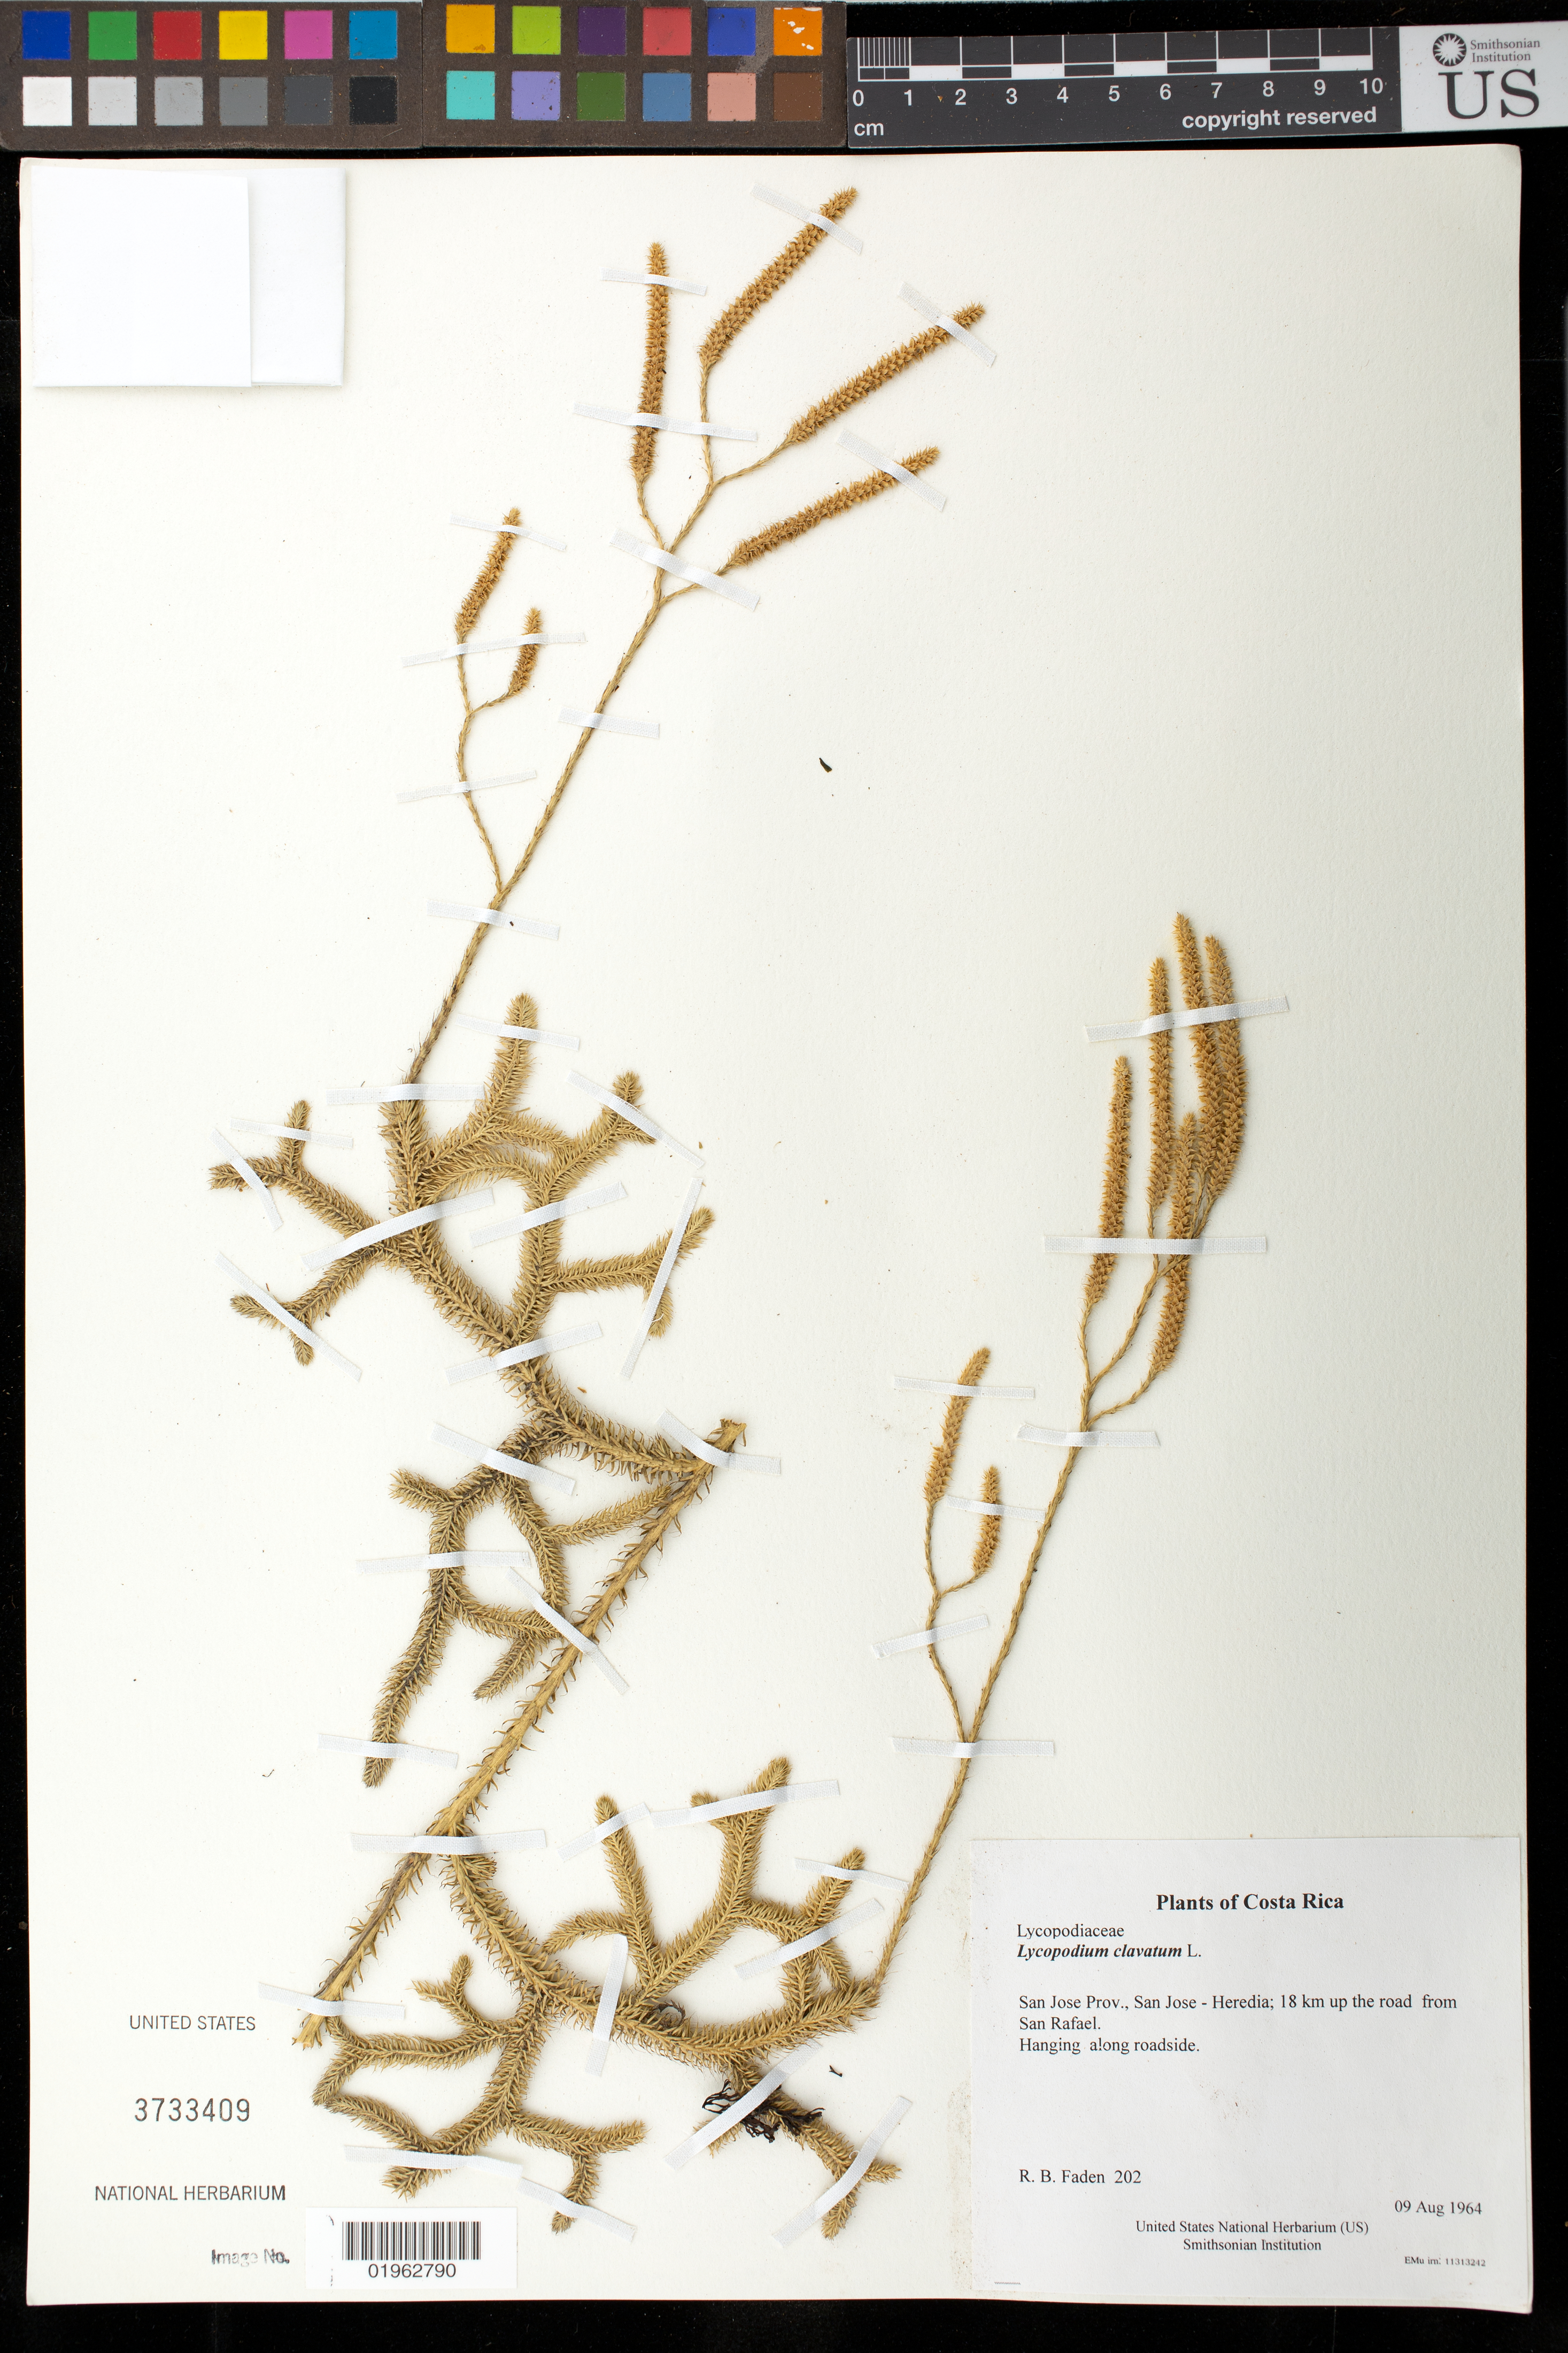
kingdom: Plantae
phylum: Tracheophyta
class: Lycopodiopsida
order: Lycopodiales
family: Lycopodiaceae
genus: Lycopodium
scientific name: Lycopodium clavatum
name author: L.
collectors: R. B. Faden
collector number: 202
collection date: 1964-08-09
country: Costa Rica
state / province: San Jose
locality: San Jose - Heredia; 18 km up the road from San Rafael.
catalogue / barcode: US 3733409